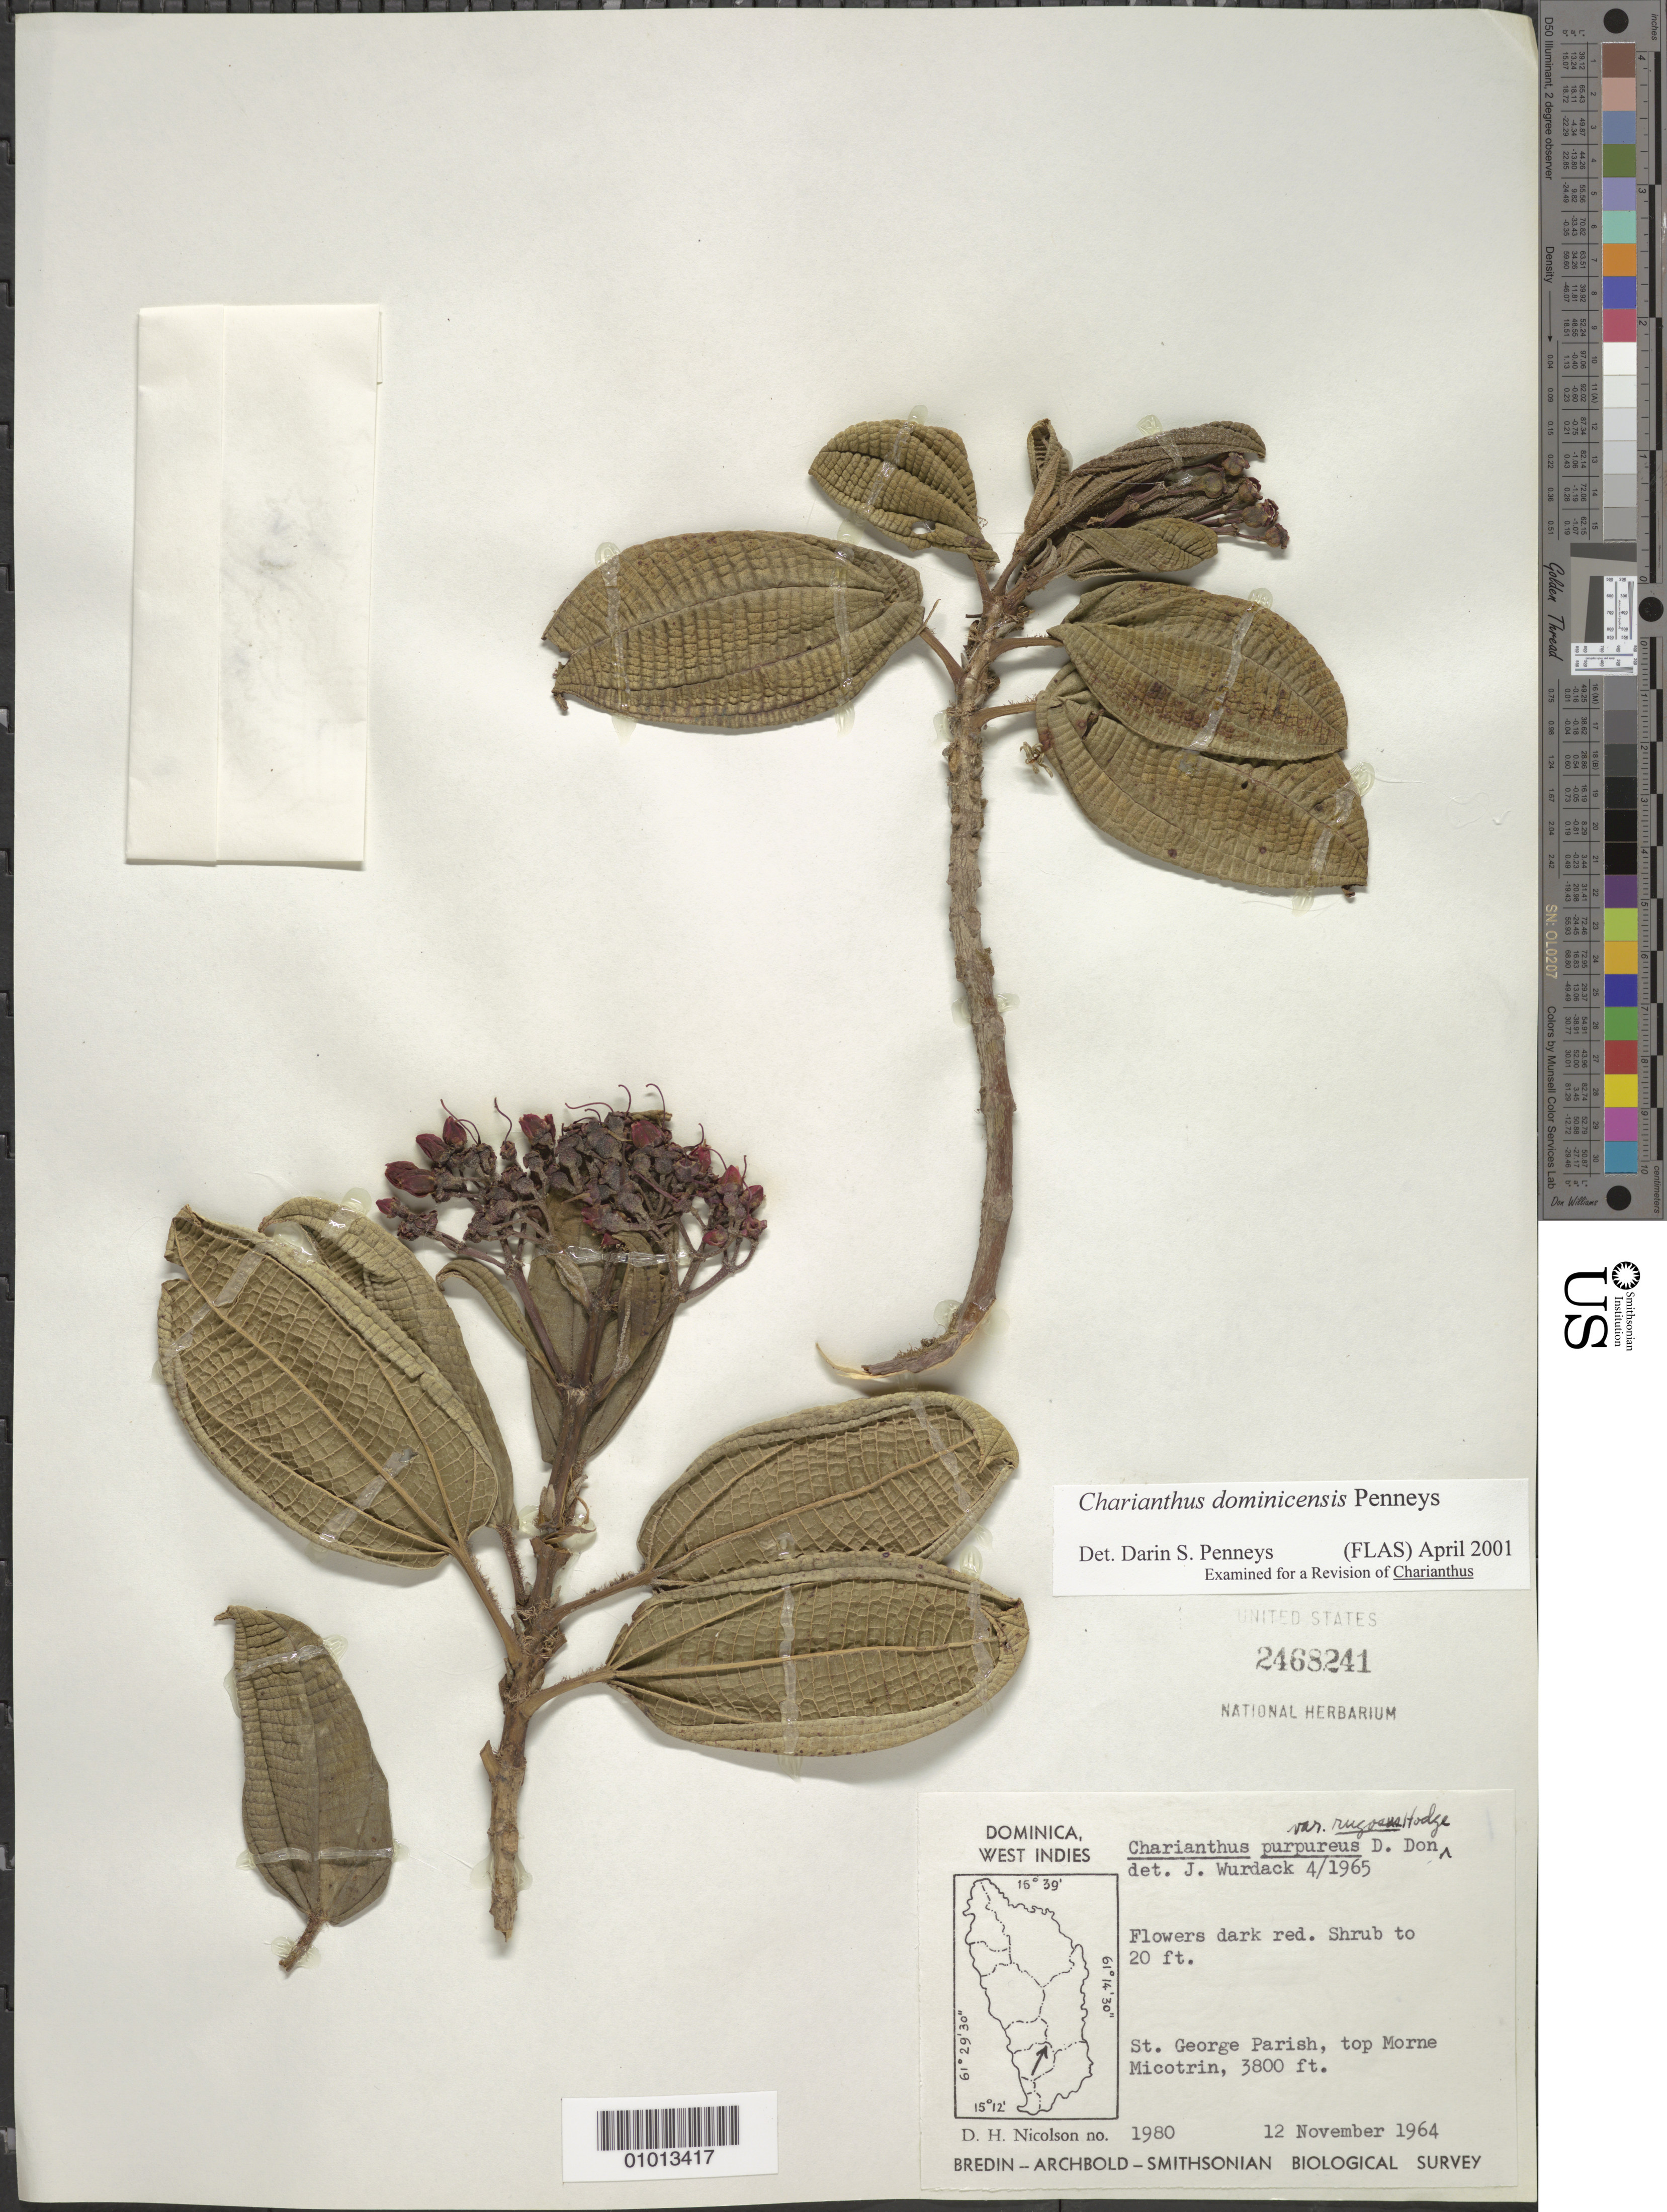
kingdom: Plantae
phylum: Tracheophyta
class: Magnoliopsida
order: Myrtales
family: Melastomataceae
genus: Charianthus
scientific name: Charianthus dominicensis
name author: Penneys & Judd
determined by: Penneys, D. S.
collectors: D. H. Nicolson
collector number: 1980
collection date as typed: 12 Nov 1964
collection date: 1964-11-12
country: Dominica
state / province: St. George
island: Dominica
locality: Top of Morne Micotrin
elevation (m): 1158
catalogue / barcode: US 2468241